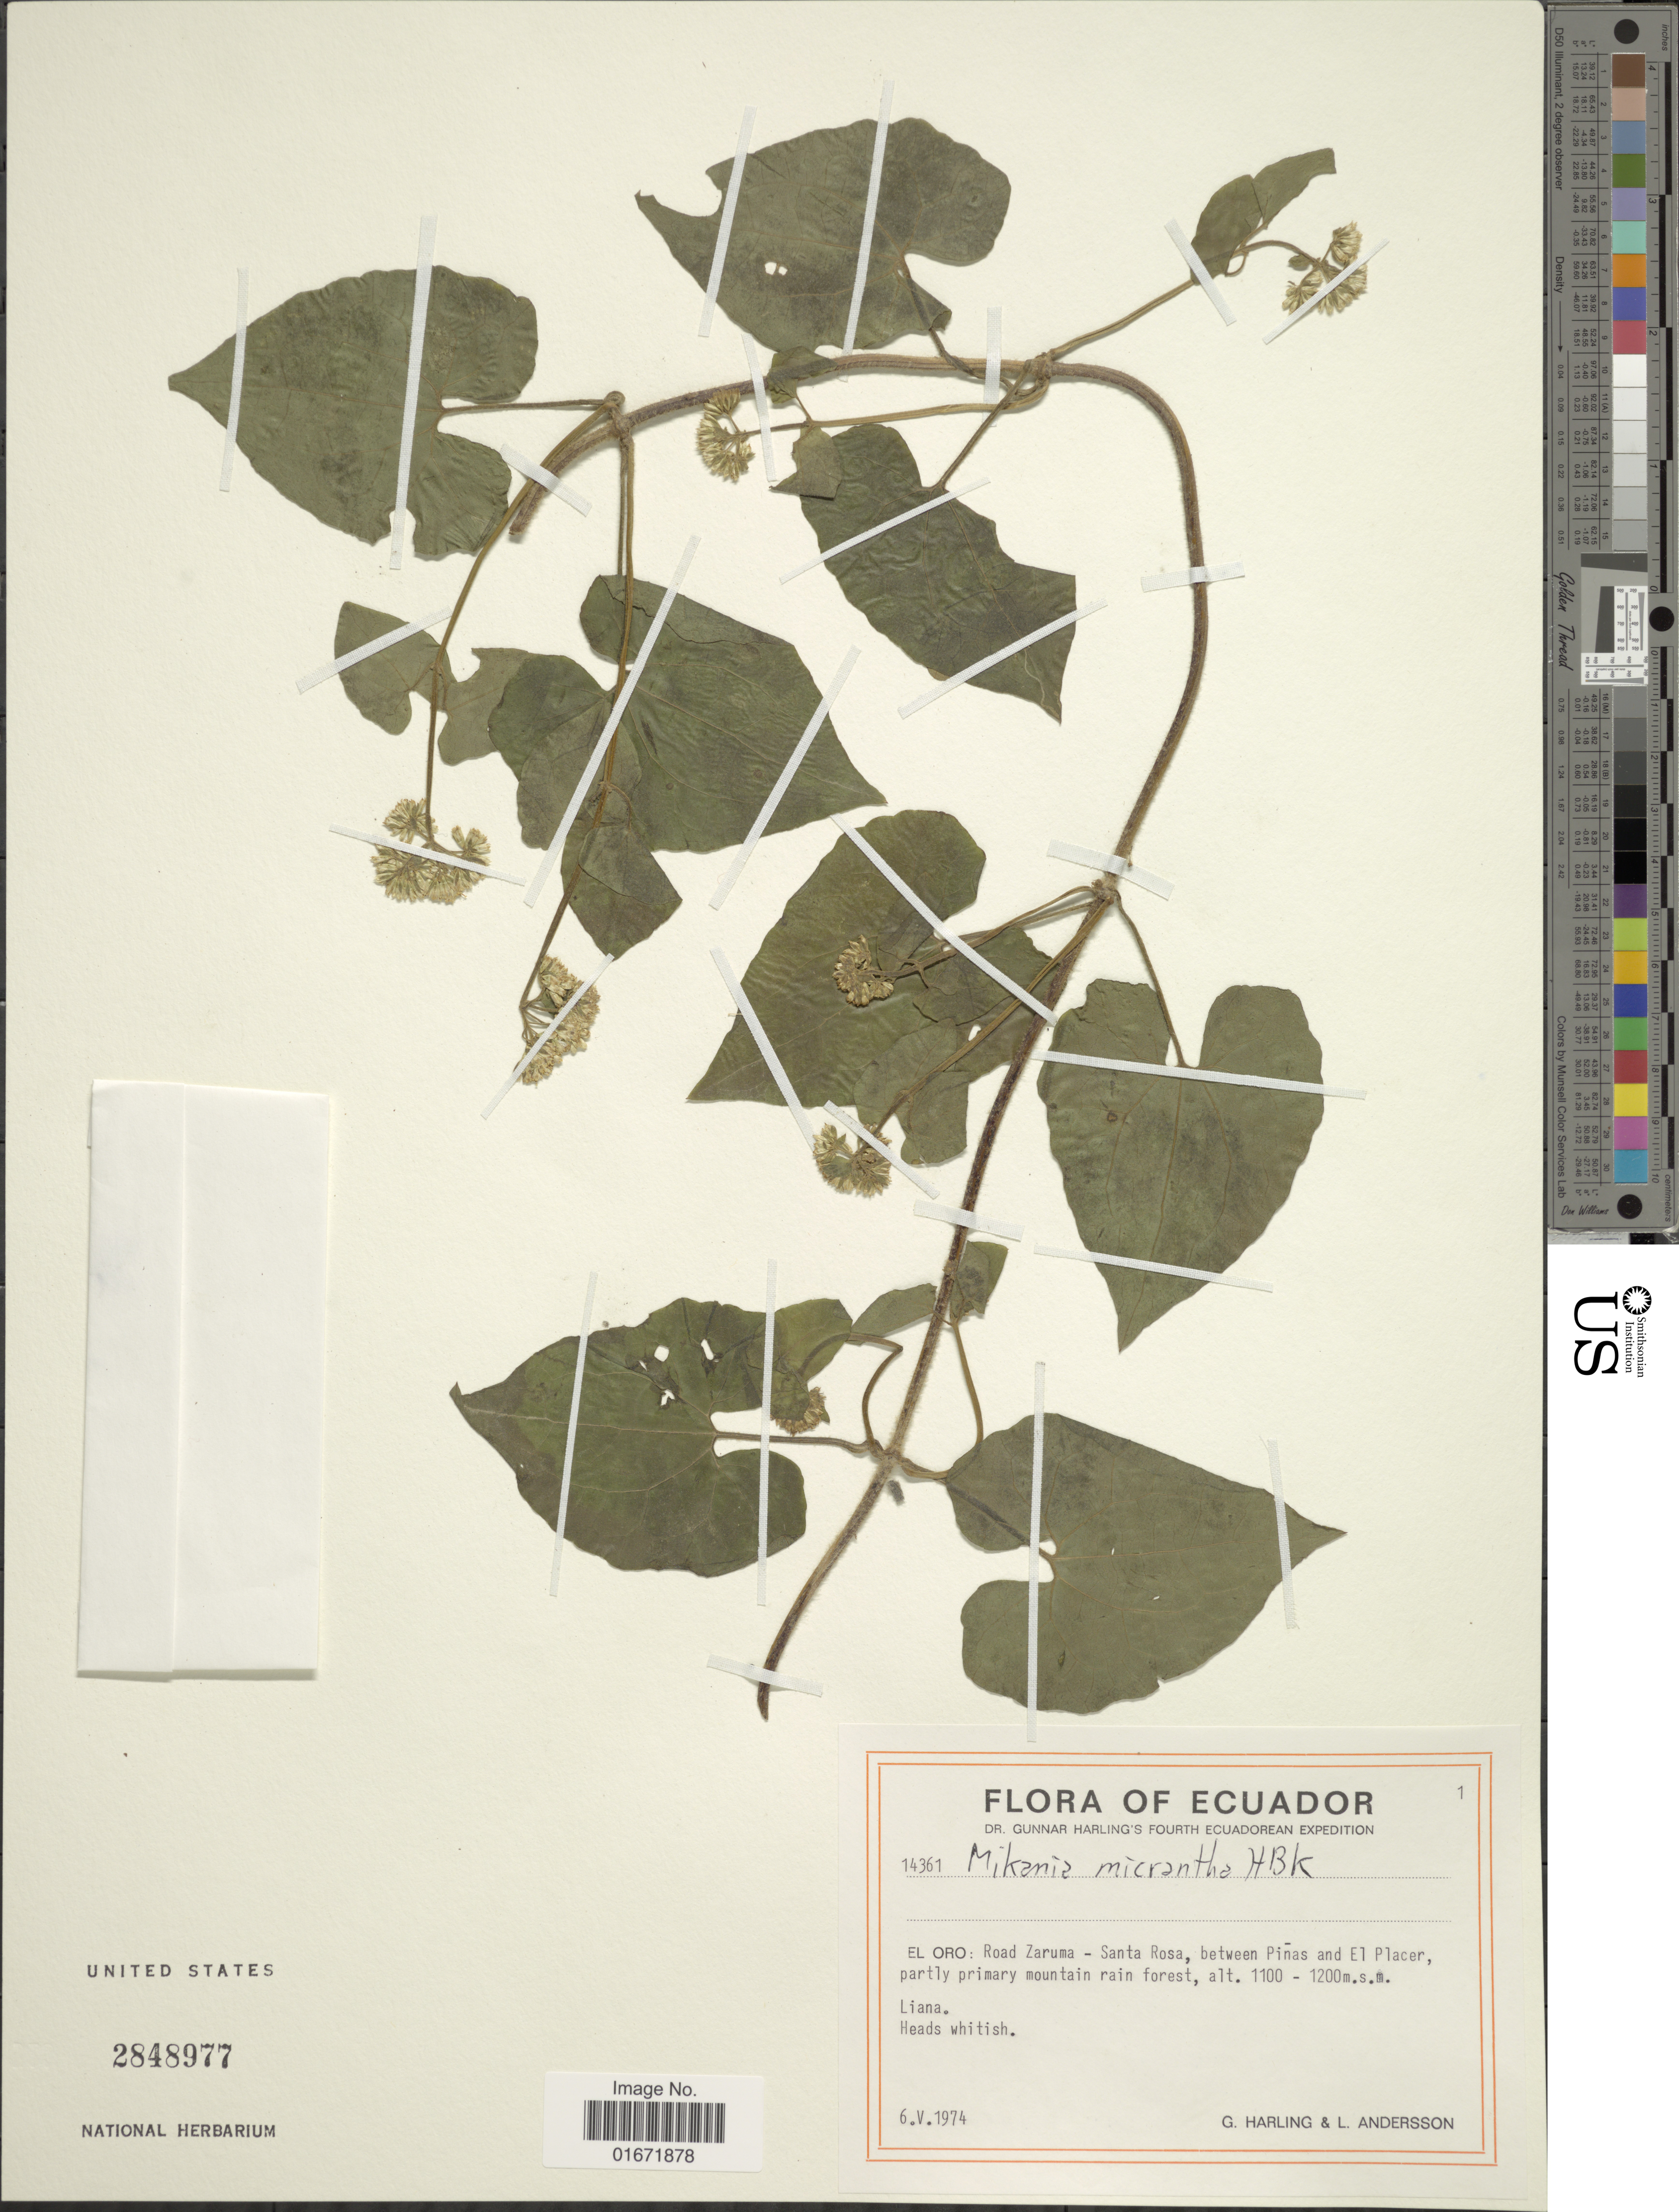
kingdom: Plantae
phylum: Tracheophyta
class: Magnoliopsida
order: Asterales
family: Asteraceae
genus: Mikania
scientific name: Mikania micrantha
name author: Kunth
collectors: G. Harling & L. Andersson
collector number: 14361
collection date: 1974-05-06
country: Ecuador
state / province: El Oro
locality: El Oro: Road Zaruma - Santa Rosa, between Piñas and El Placer, partly primary mountain rain forest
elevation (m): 1100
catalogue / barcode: US 2848977